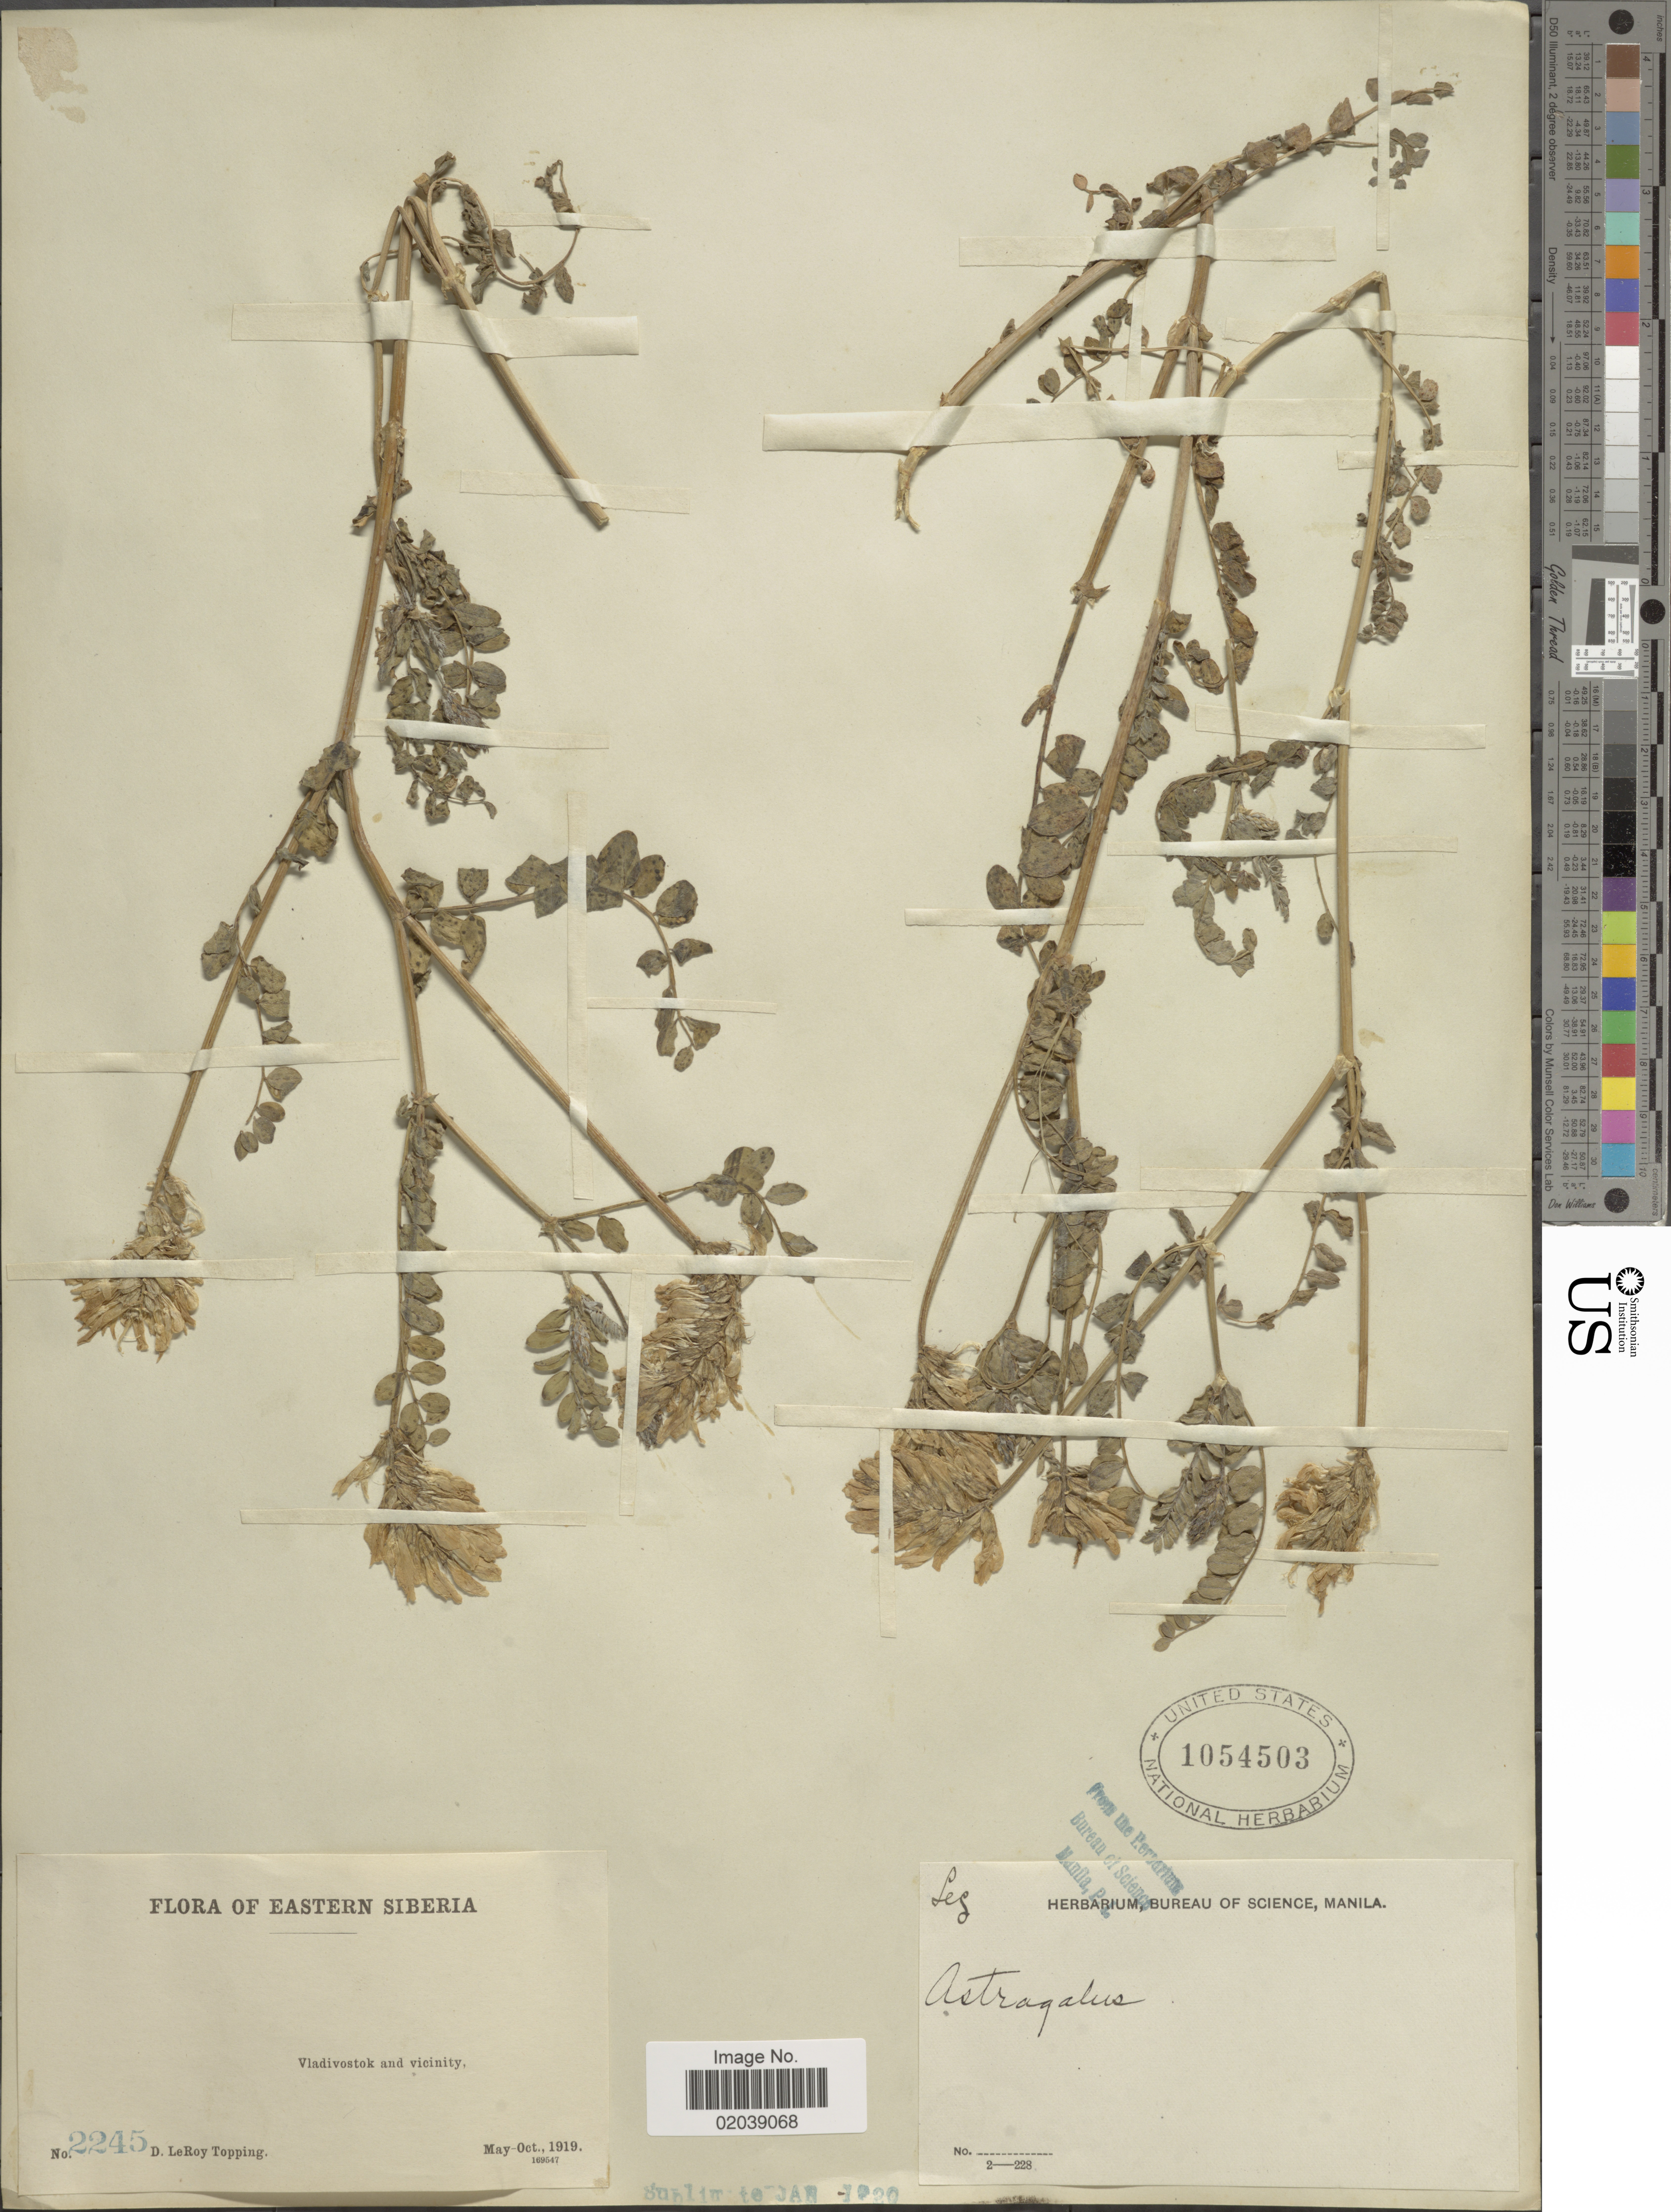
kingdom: Plantae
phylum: Tracheophyta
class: Magnoliopsida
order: Fabales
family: Fabaceae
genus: Astragalus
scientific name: Astragalus sp.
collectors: D. L. Topping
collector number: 2245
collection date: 1919-05/1919-10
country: Serbia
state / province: Southern and Eastern Serbia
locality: Eastern Siberia, Vladivostok and vicinity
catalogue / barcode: US 1054503